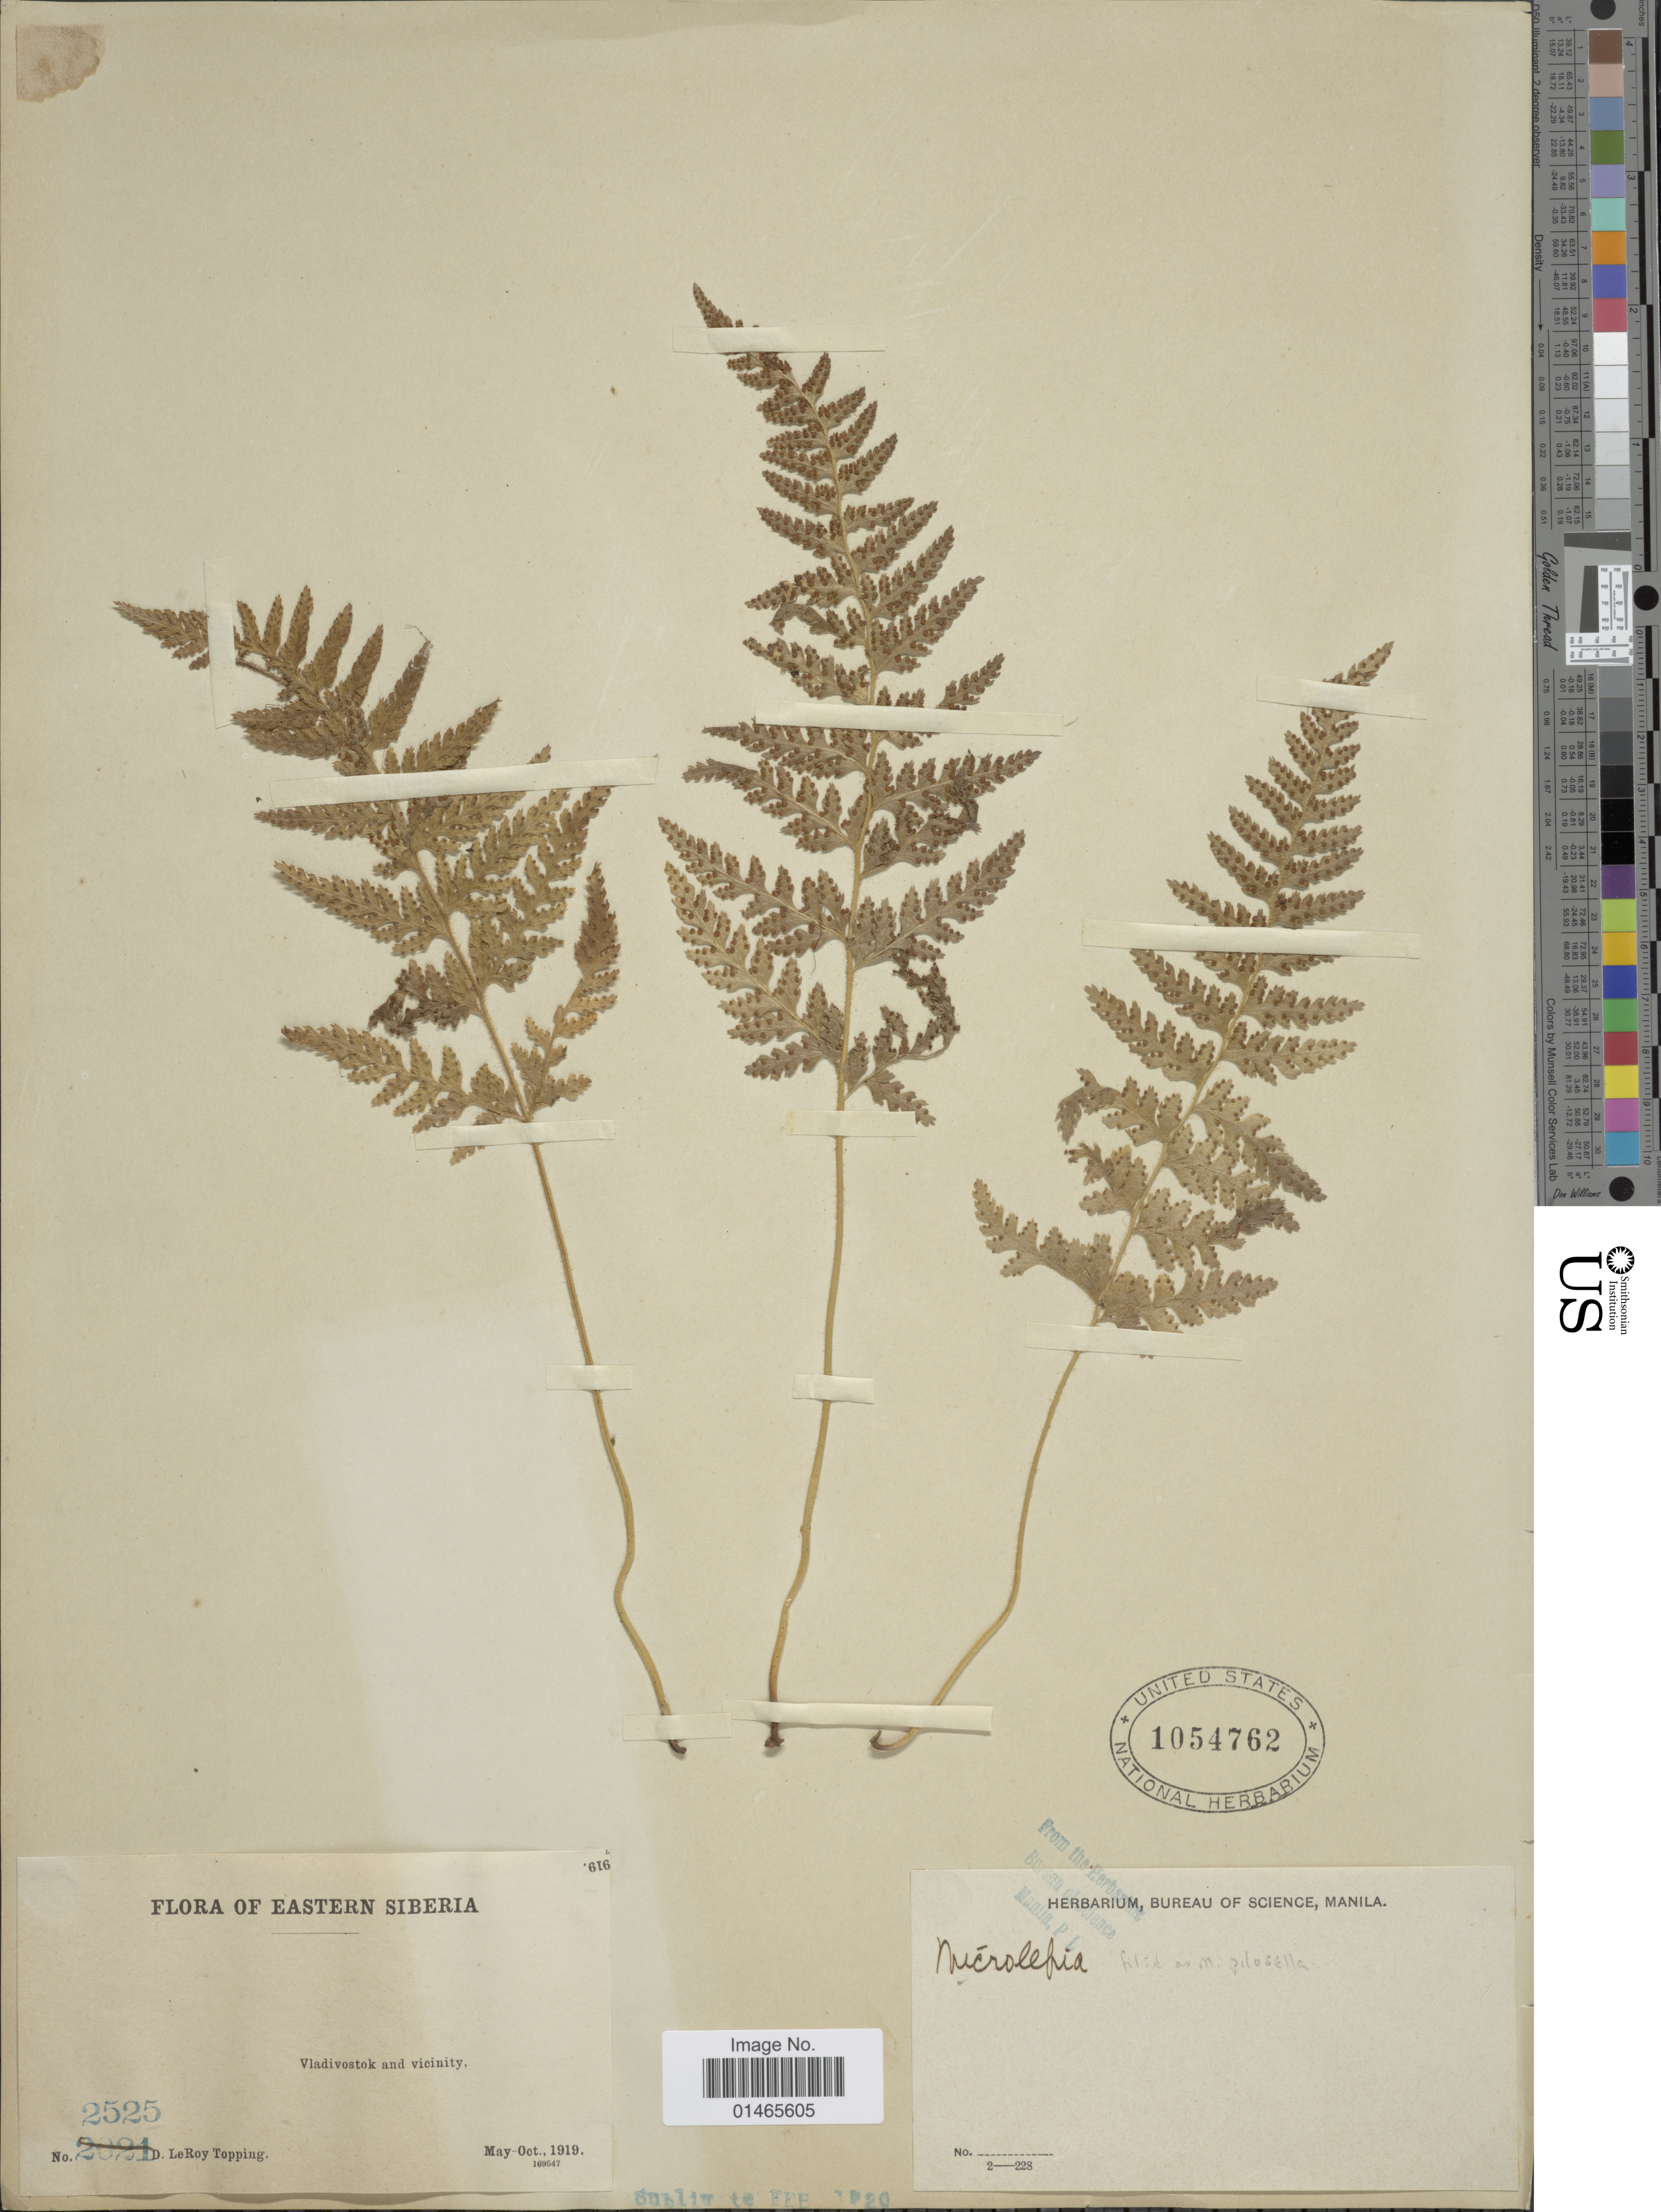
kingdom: Plantae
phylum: Tracheophyta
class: Polypodiopsida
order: Polypodiales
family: Dennstaedtiaceae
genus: Microlepia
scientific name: Microlepia pilosella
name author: (Hook.) T. Moore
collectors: D. L. Topping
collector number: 2525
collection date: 1919-05/1919-12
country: Russian Federation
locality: Eastern Siberia, Vladivostok and vicinity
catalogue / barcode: US 1054762